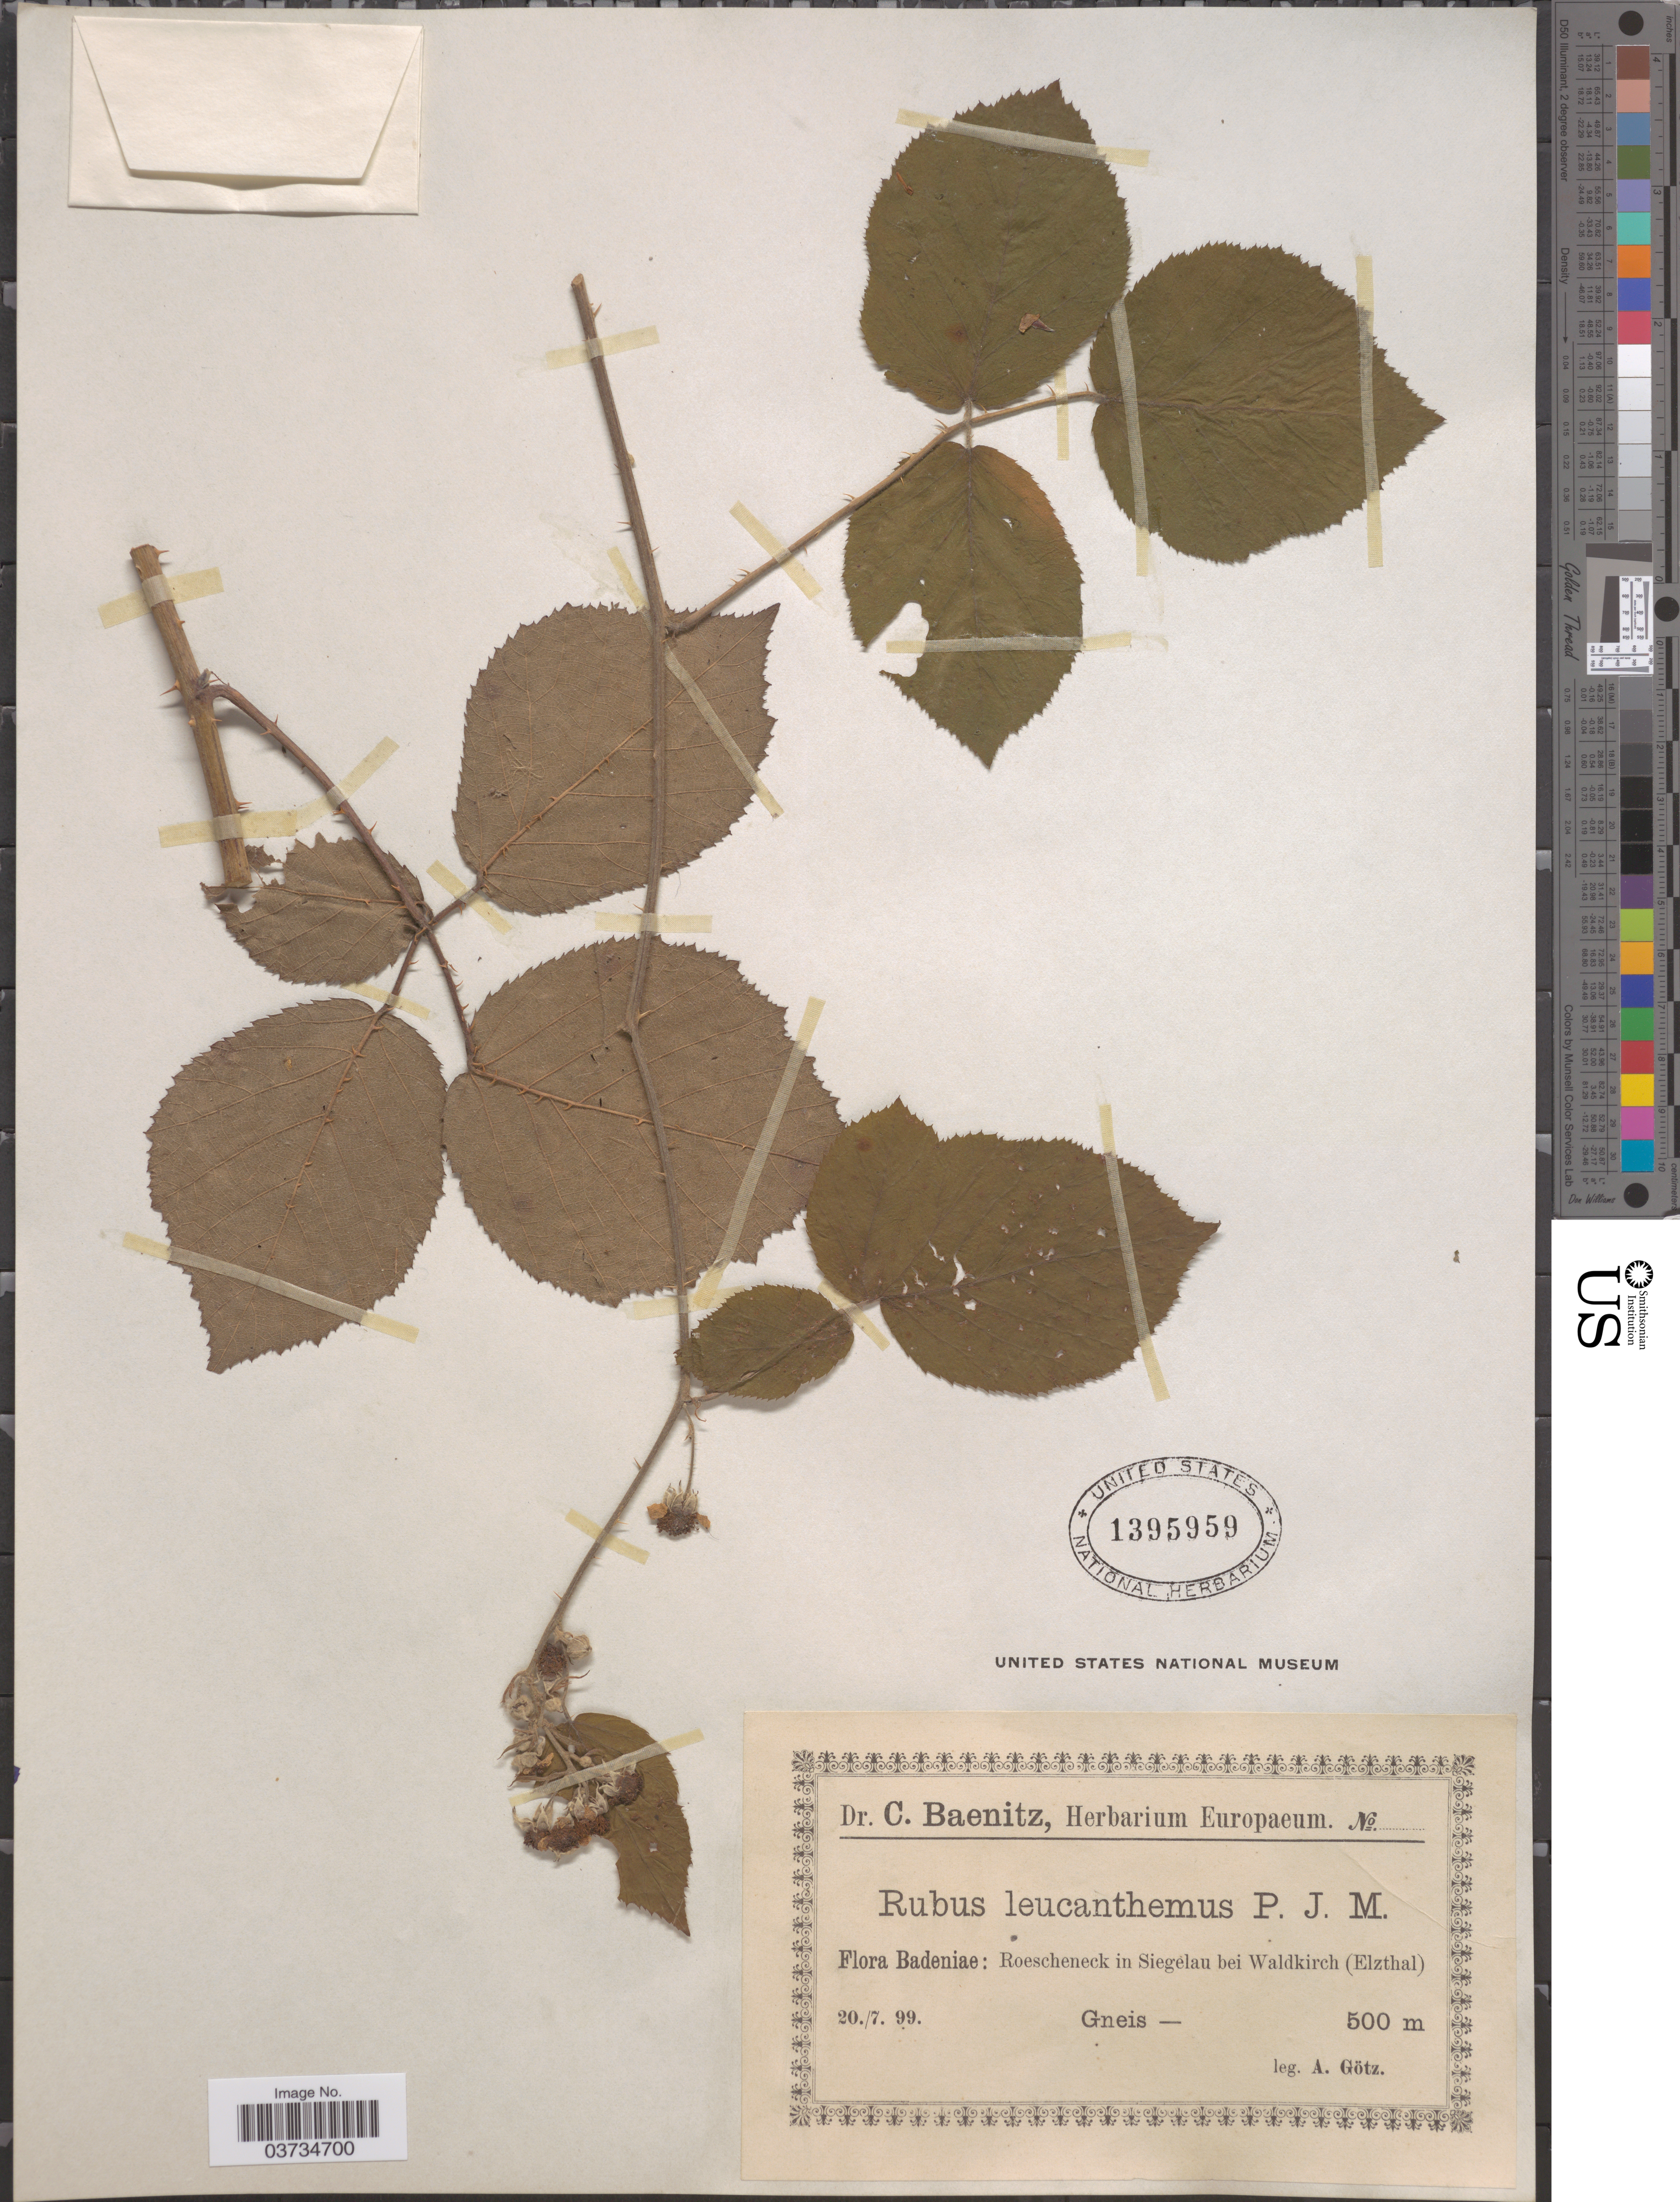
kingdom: Plantae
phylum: Tracheophyta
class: Magnoliopsida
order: Rosales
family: Rosaceae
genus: Rubus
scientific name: Rubus leucanthemus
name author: P.J. Müll.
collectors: A. Götz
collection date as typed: Transcribed d/m/y: 20/7/99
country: Germany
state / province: Baden-Württemberg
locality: Badeniae: Roescheneck in Siegelau bei Waldkirch (Elzthal).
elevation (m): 500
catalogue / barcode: US 1395959